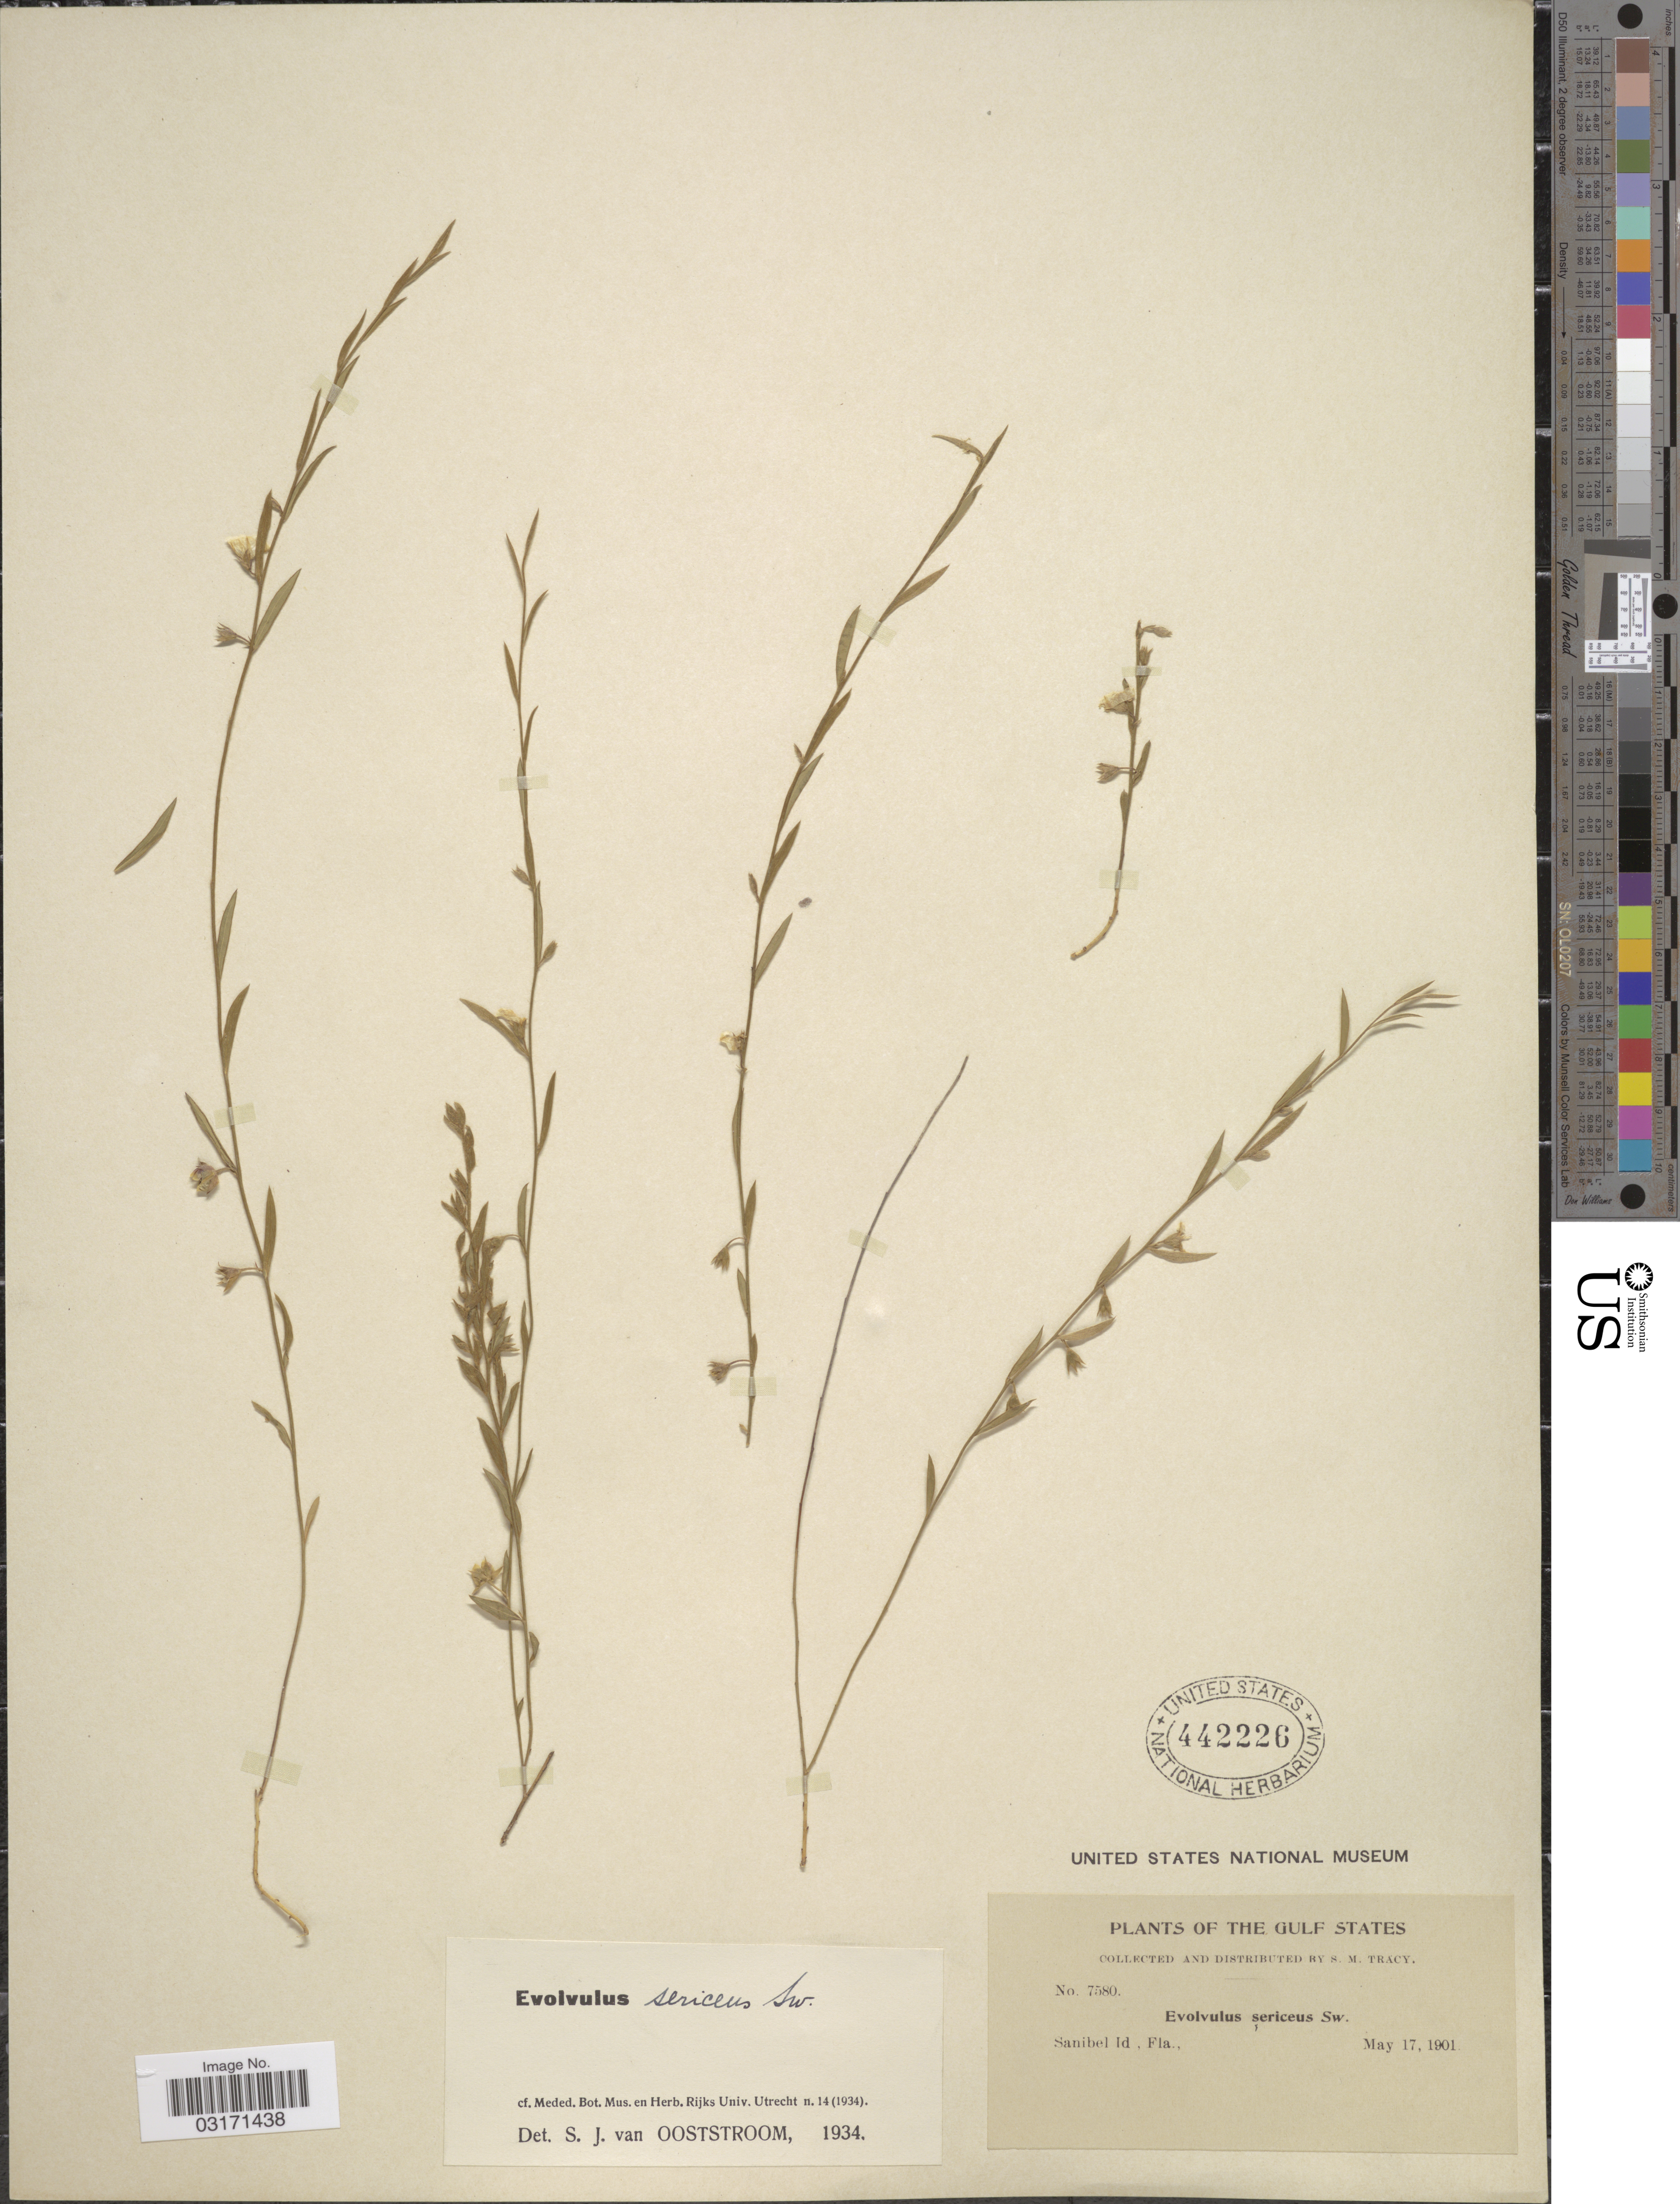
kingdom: Plantae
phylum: Tracheophyta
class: Magnoliopsida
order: Solanales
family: Convolvulaceae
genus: Evolvulus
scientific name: Evolvulus sericeus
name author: Sw.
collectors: S. M. Tracy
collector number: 7580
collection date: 1901-05-17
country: United States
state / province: Florida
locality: The Gulf States, Sanibel Id., Fla.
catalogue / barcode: US 442226